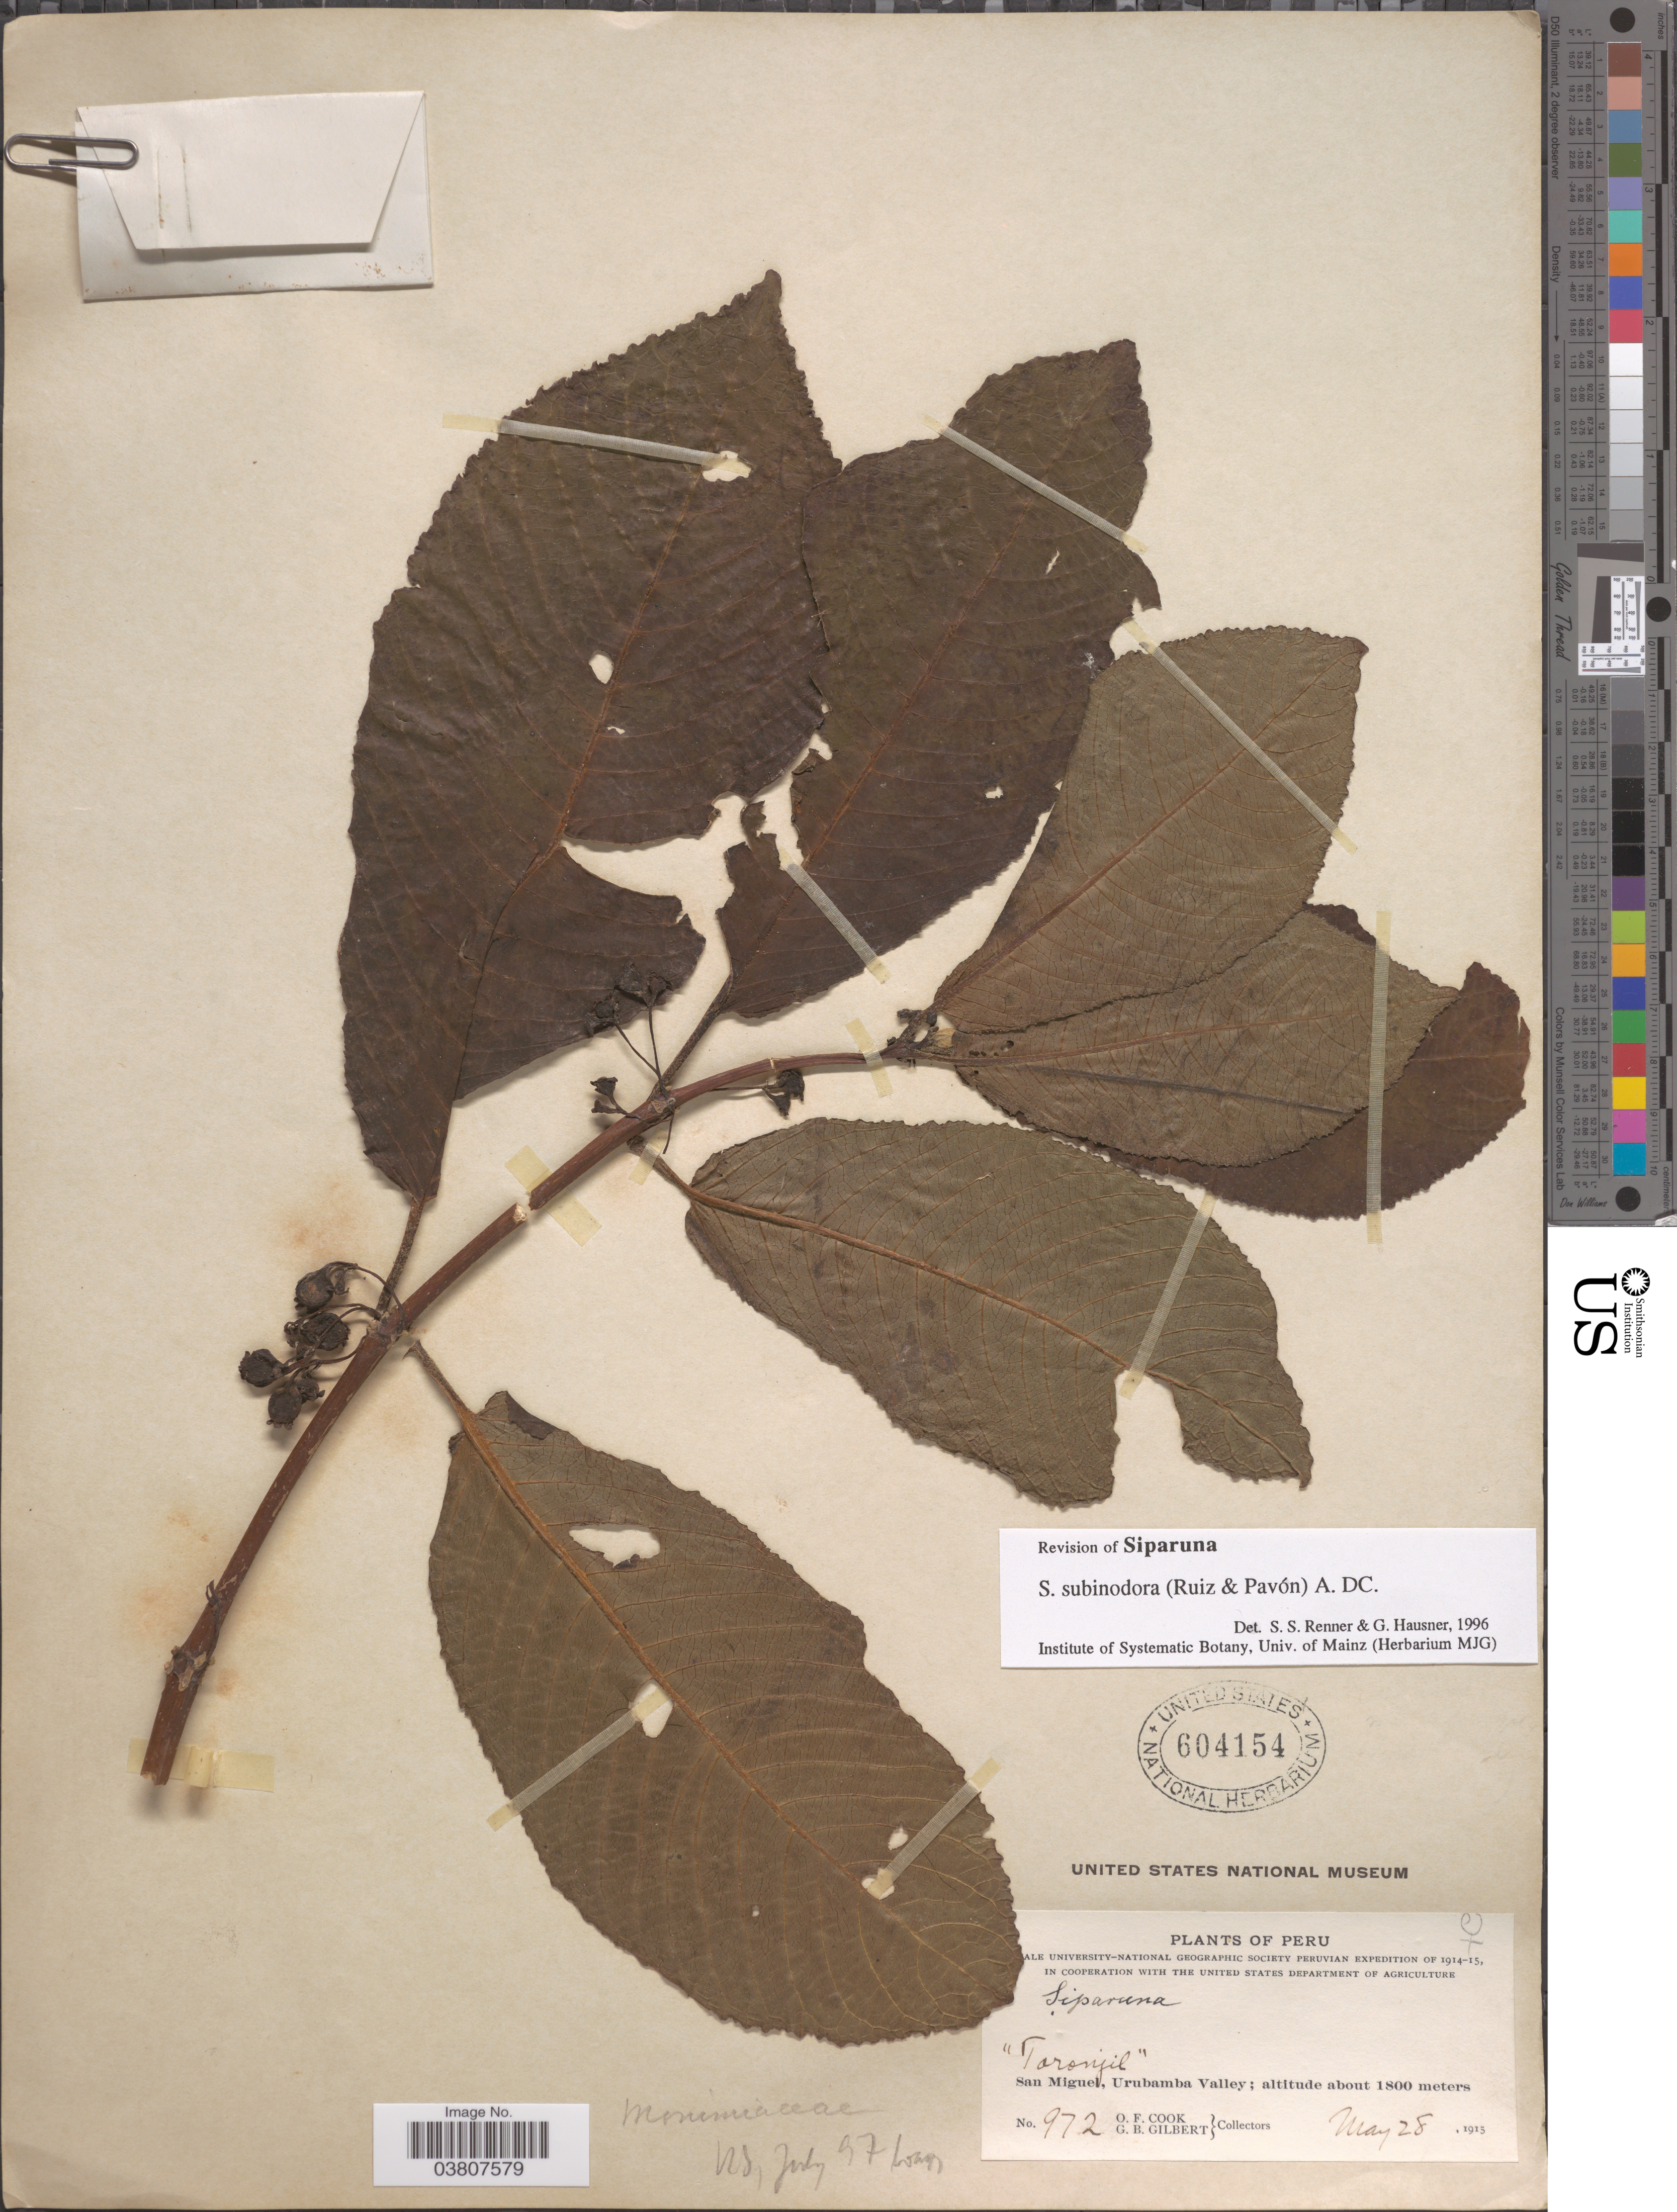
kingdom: Plantae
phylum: Tracheophyta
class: Magnoliopsida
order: Laurales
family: Siparunaceae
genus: Siparuna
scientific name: Siparuna subinodora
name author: (Ruiz & Pav.) A. DC.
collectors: O. F. Cook & G. B. Gilbert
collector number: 972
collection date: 1915-05-28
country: Peru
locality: San Miguel, Urubamba Valley.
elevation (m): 1800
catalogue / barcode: US 604154